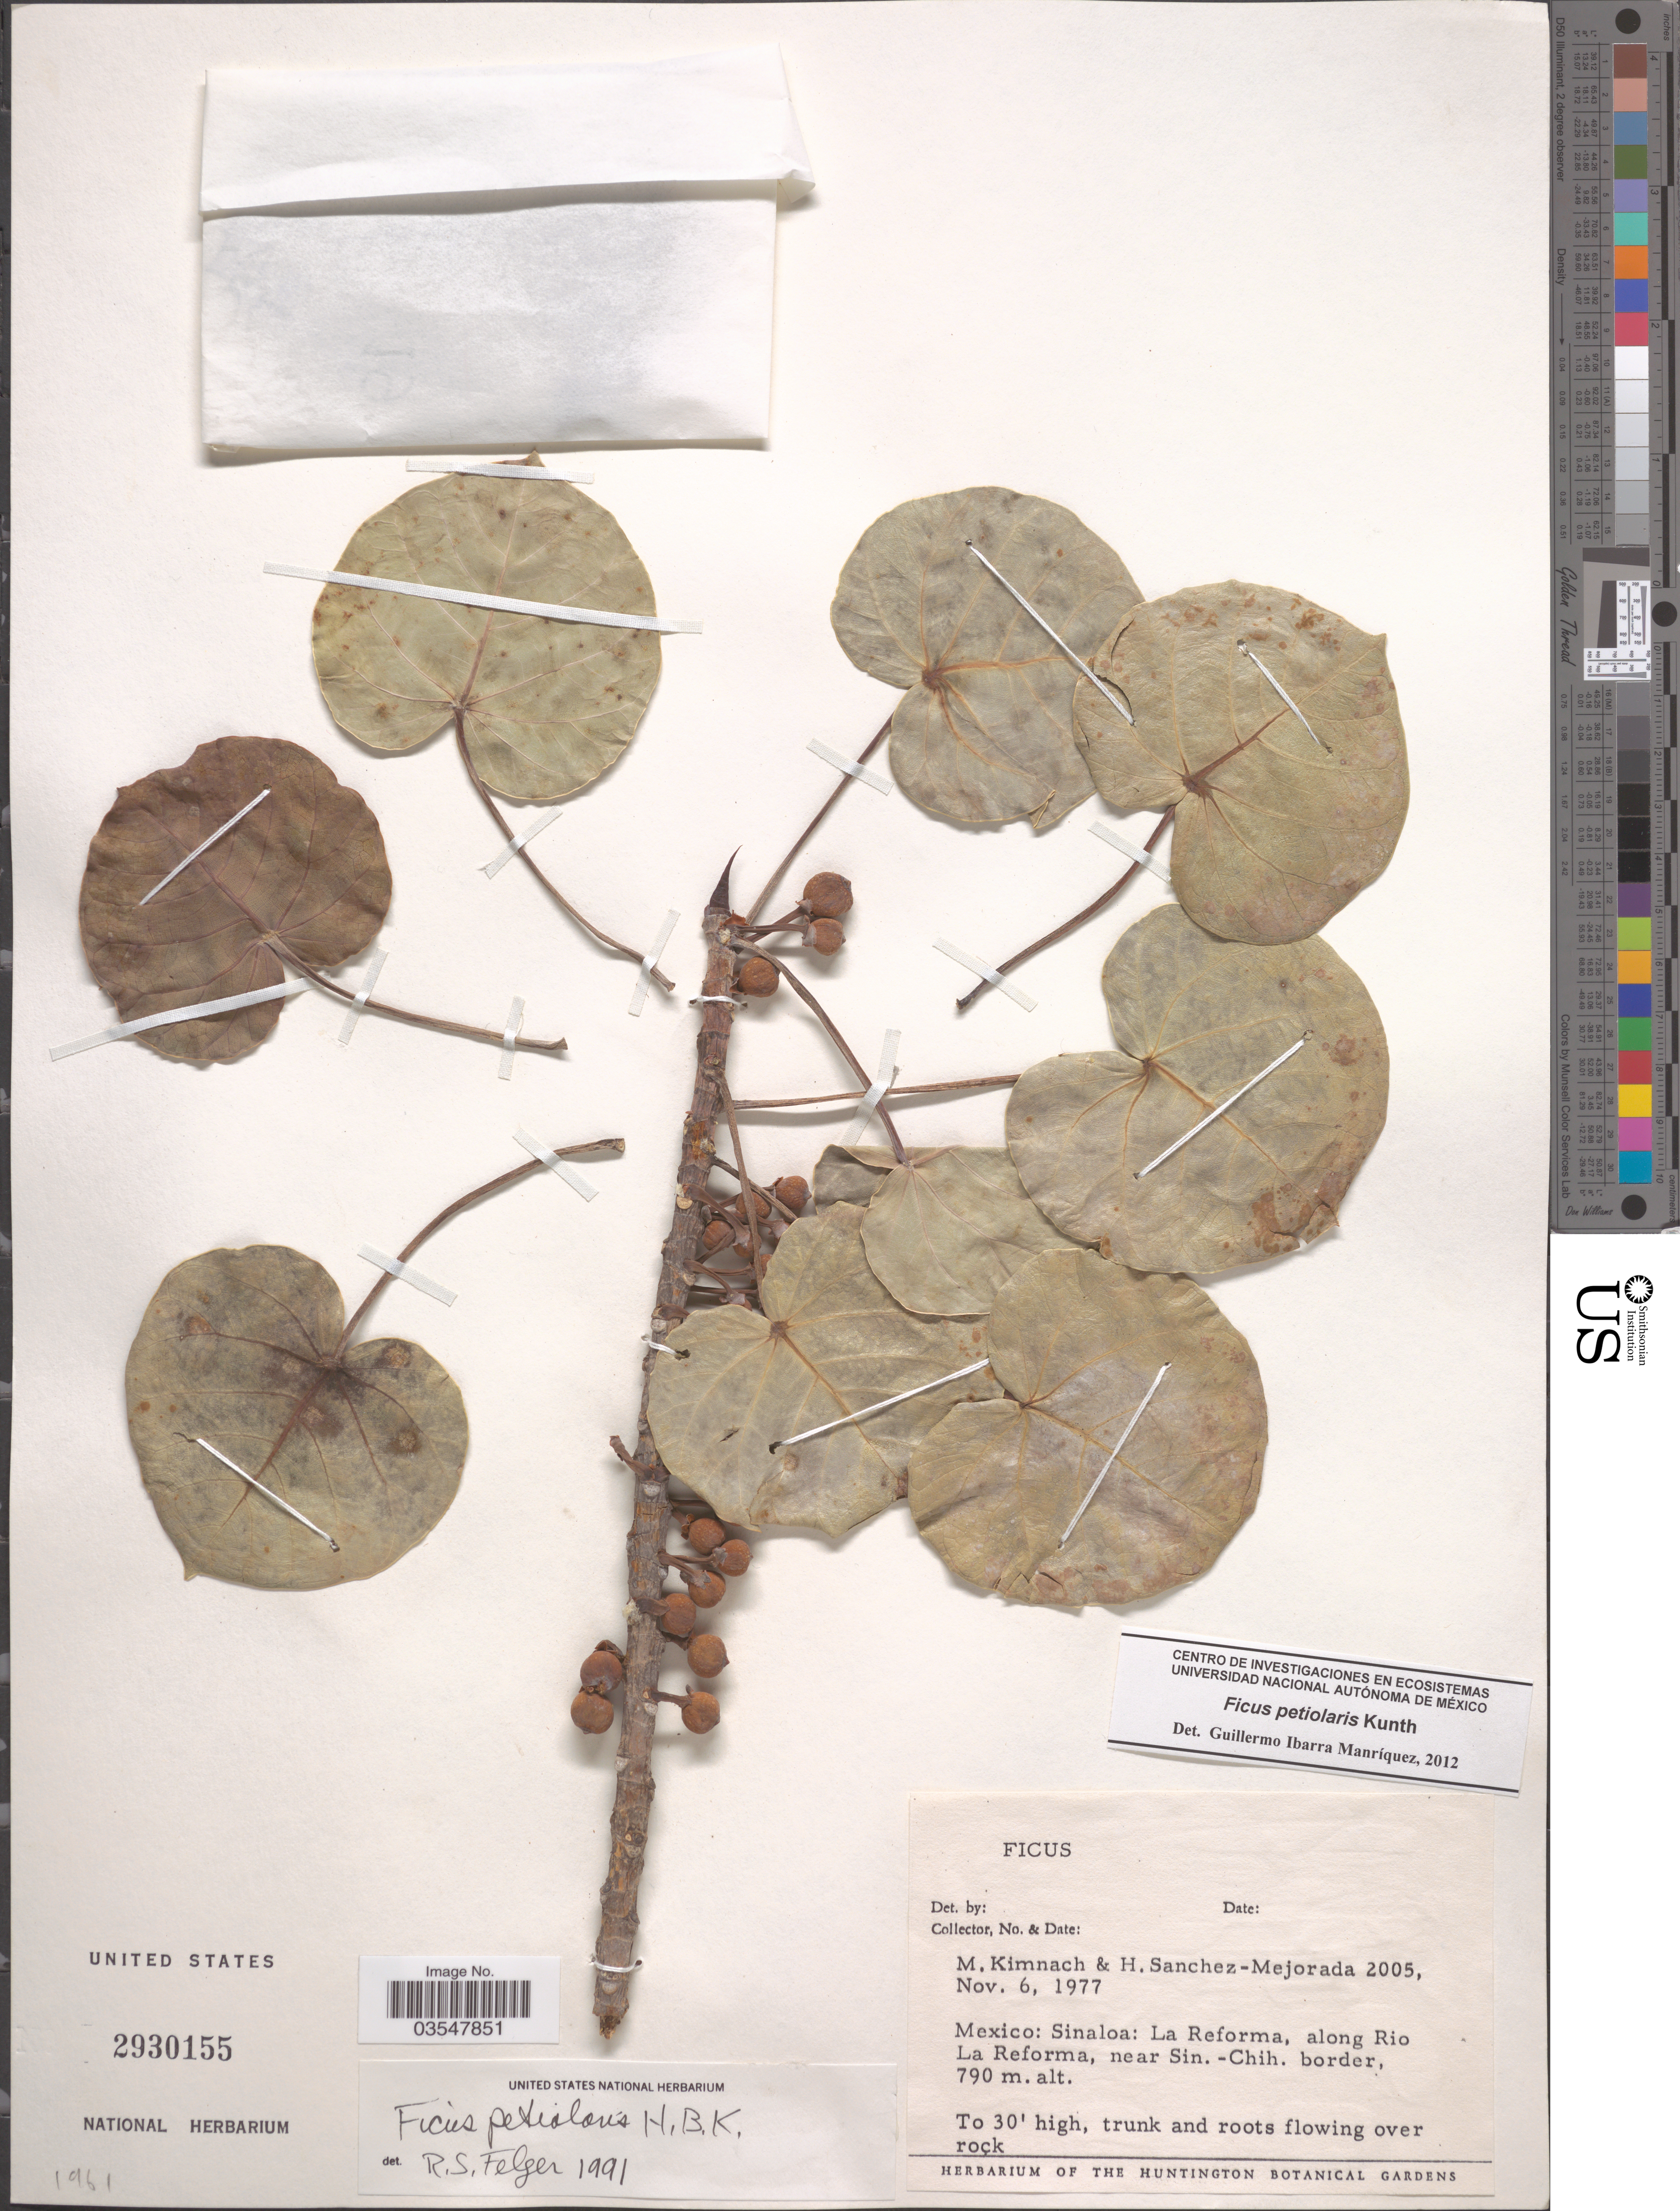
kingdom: Plantae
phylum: Tracheophyta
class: Magnoliopsida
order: Rosales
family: Moraceae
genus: Ficus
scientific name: Ficus petiolaris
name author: Kunth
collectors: M. W. Kimnach & H. Sánchez-Mejorada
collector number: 2005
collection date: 1977-11-06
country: Mexico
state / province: Sinaloa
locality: La Reforma, along Rio La Reforma, near Sin.- Chih. border.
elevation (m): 790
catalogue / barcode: US 2930155